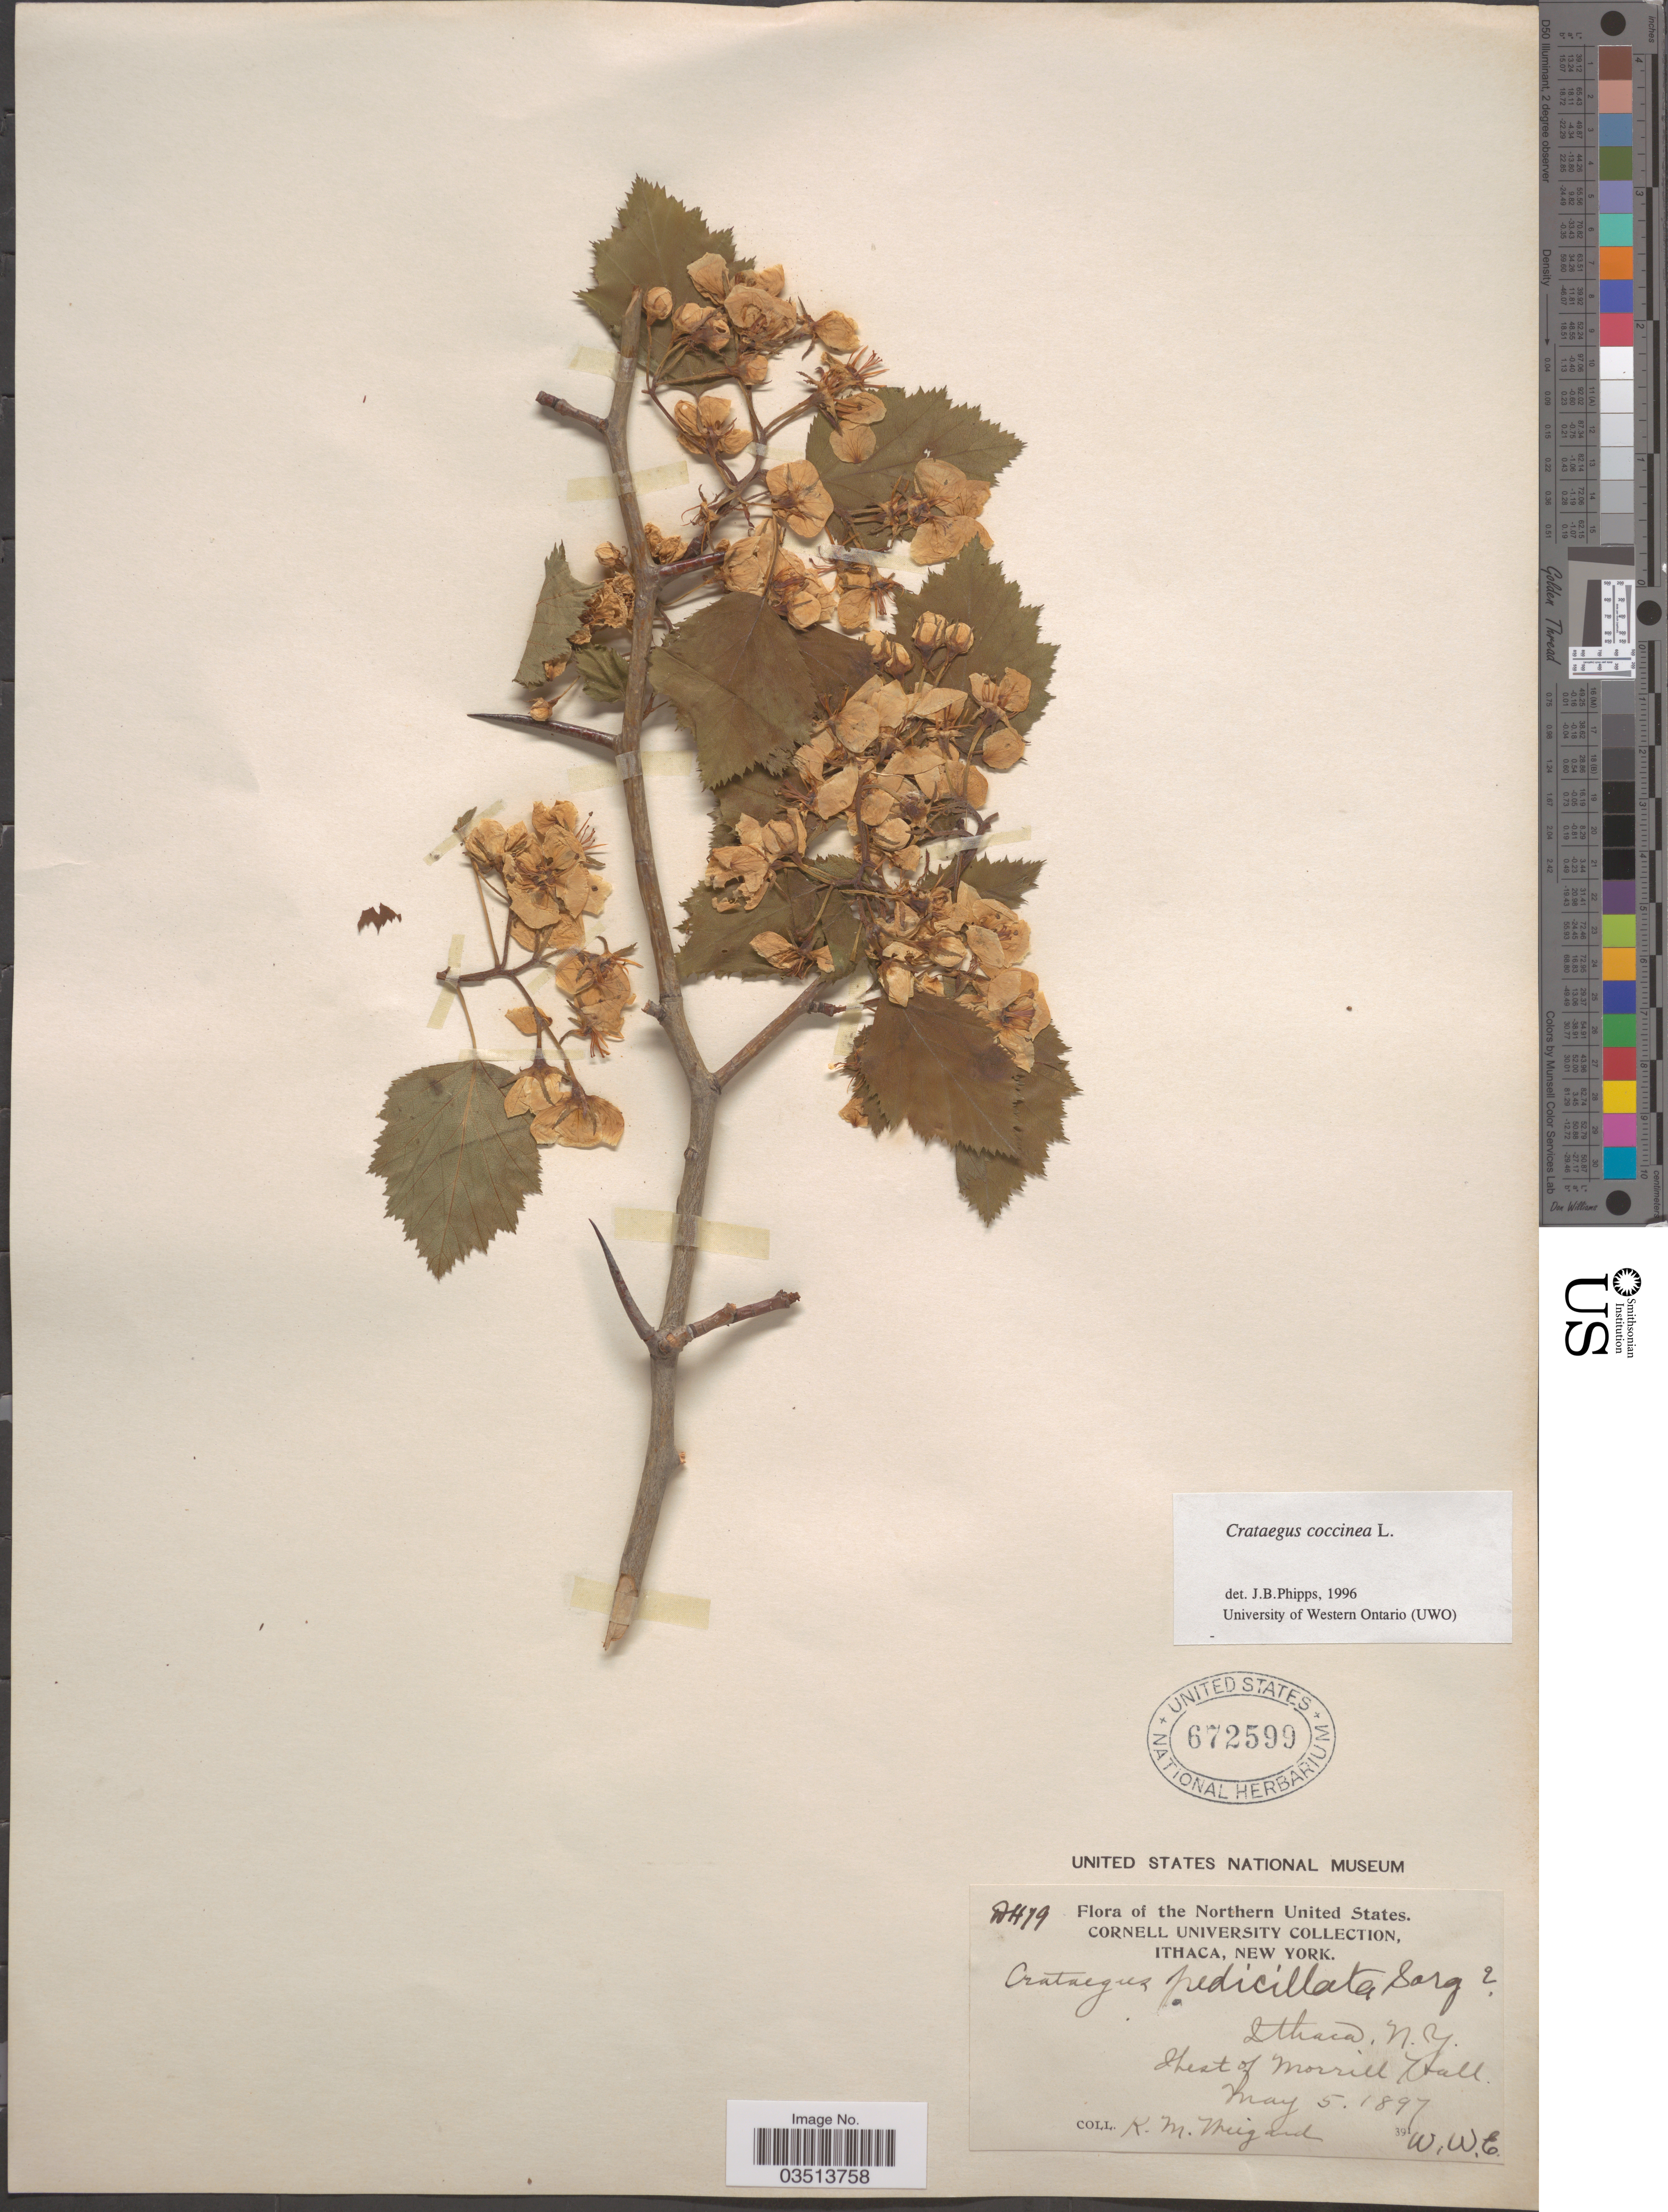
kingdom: Plantae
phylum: Tracheophyta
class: Magnoliopsida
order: Rosales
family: Rosaceae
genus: Crataegus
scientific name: Crataegus coccinea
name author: Ashe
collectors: K. M. Wiegand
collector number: DH79*?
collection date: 1897-05-05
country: United States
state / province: New York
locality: The Northern United States. Ithaca. West of Morril Hall.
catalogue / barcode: US 672599